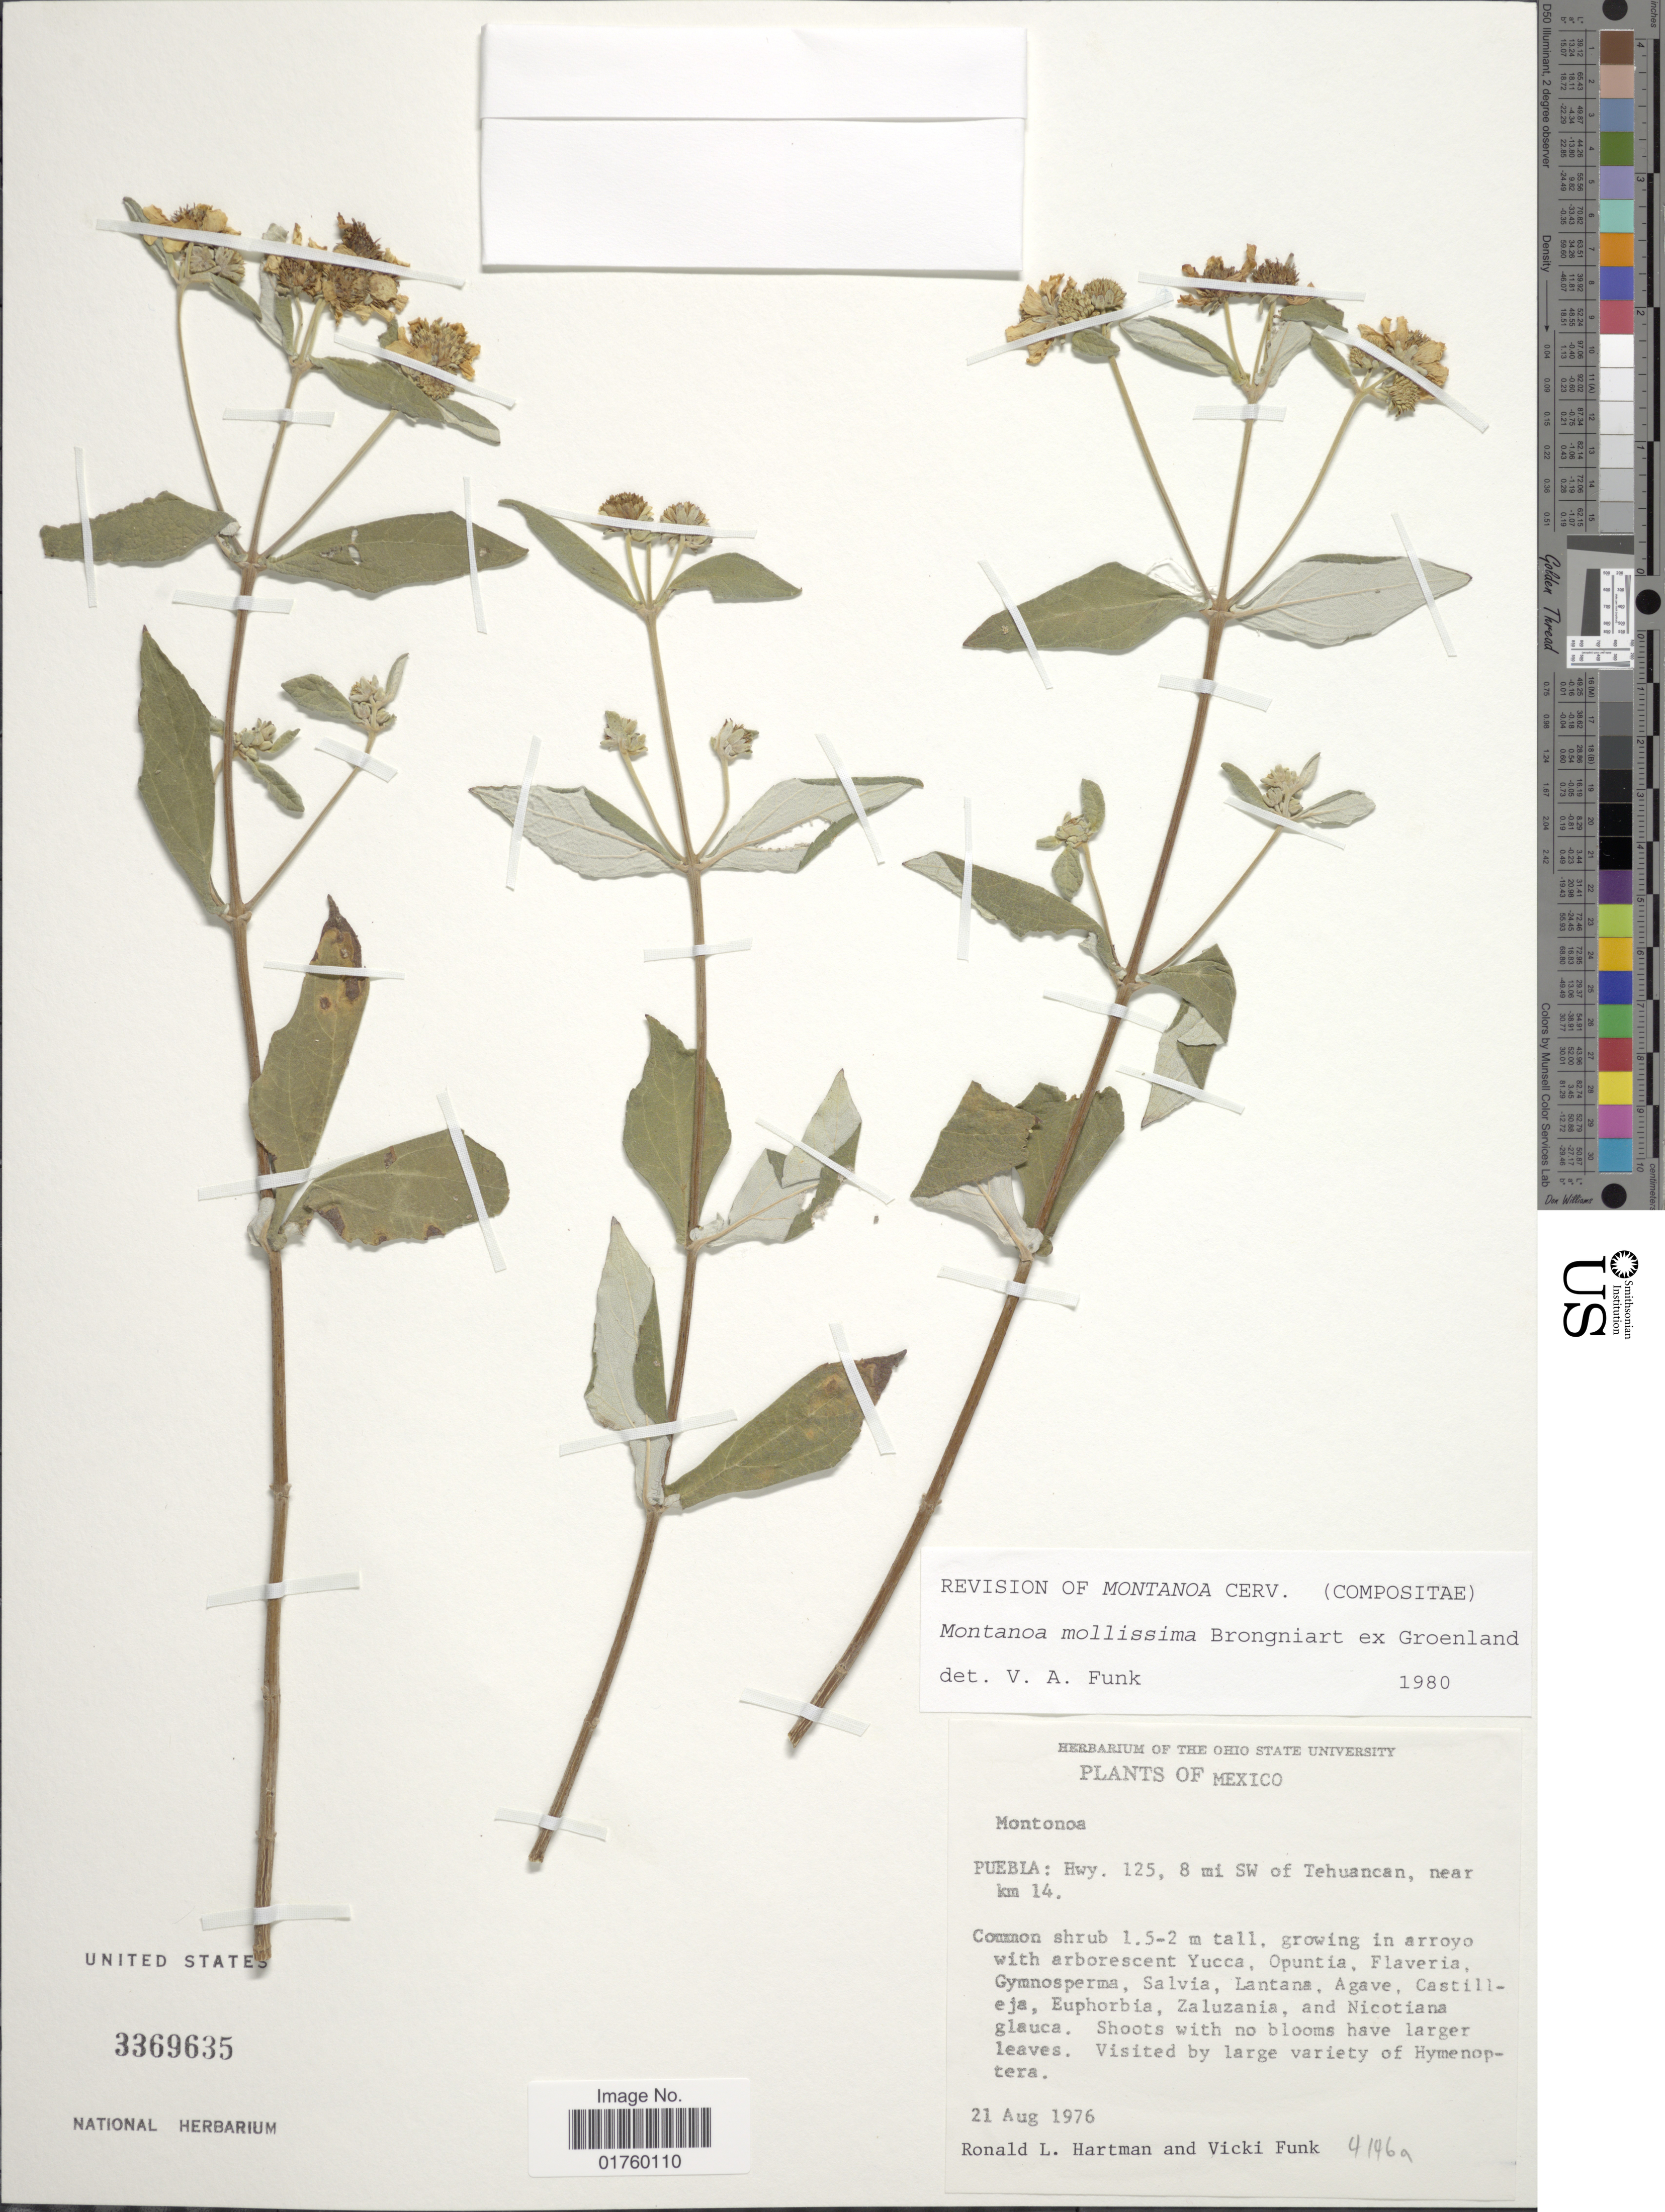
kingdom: Plantae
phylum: Tracheophyta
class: Magnoliopsida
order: Asterales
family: Asteraceae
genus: Montanoa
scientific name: Montanoa mollissima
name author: Brongn. ex Groenland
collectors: R. Hartman & V. Funk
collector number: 4146a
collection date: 1976-08-21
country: Mexico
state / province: Puebla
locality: Hwy. 125, 8 mi SW of Tehuacan, near km 14.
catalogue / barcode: US 3369635